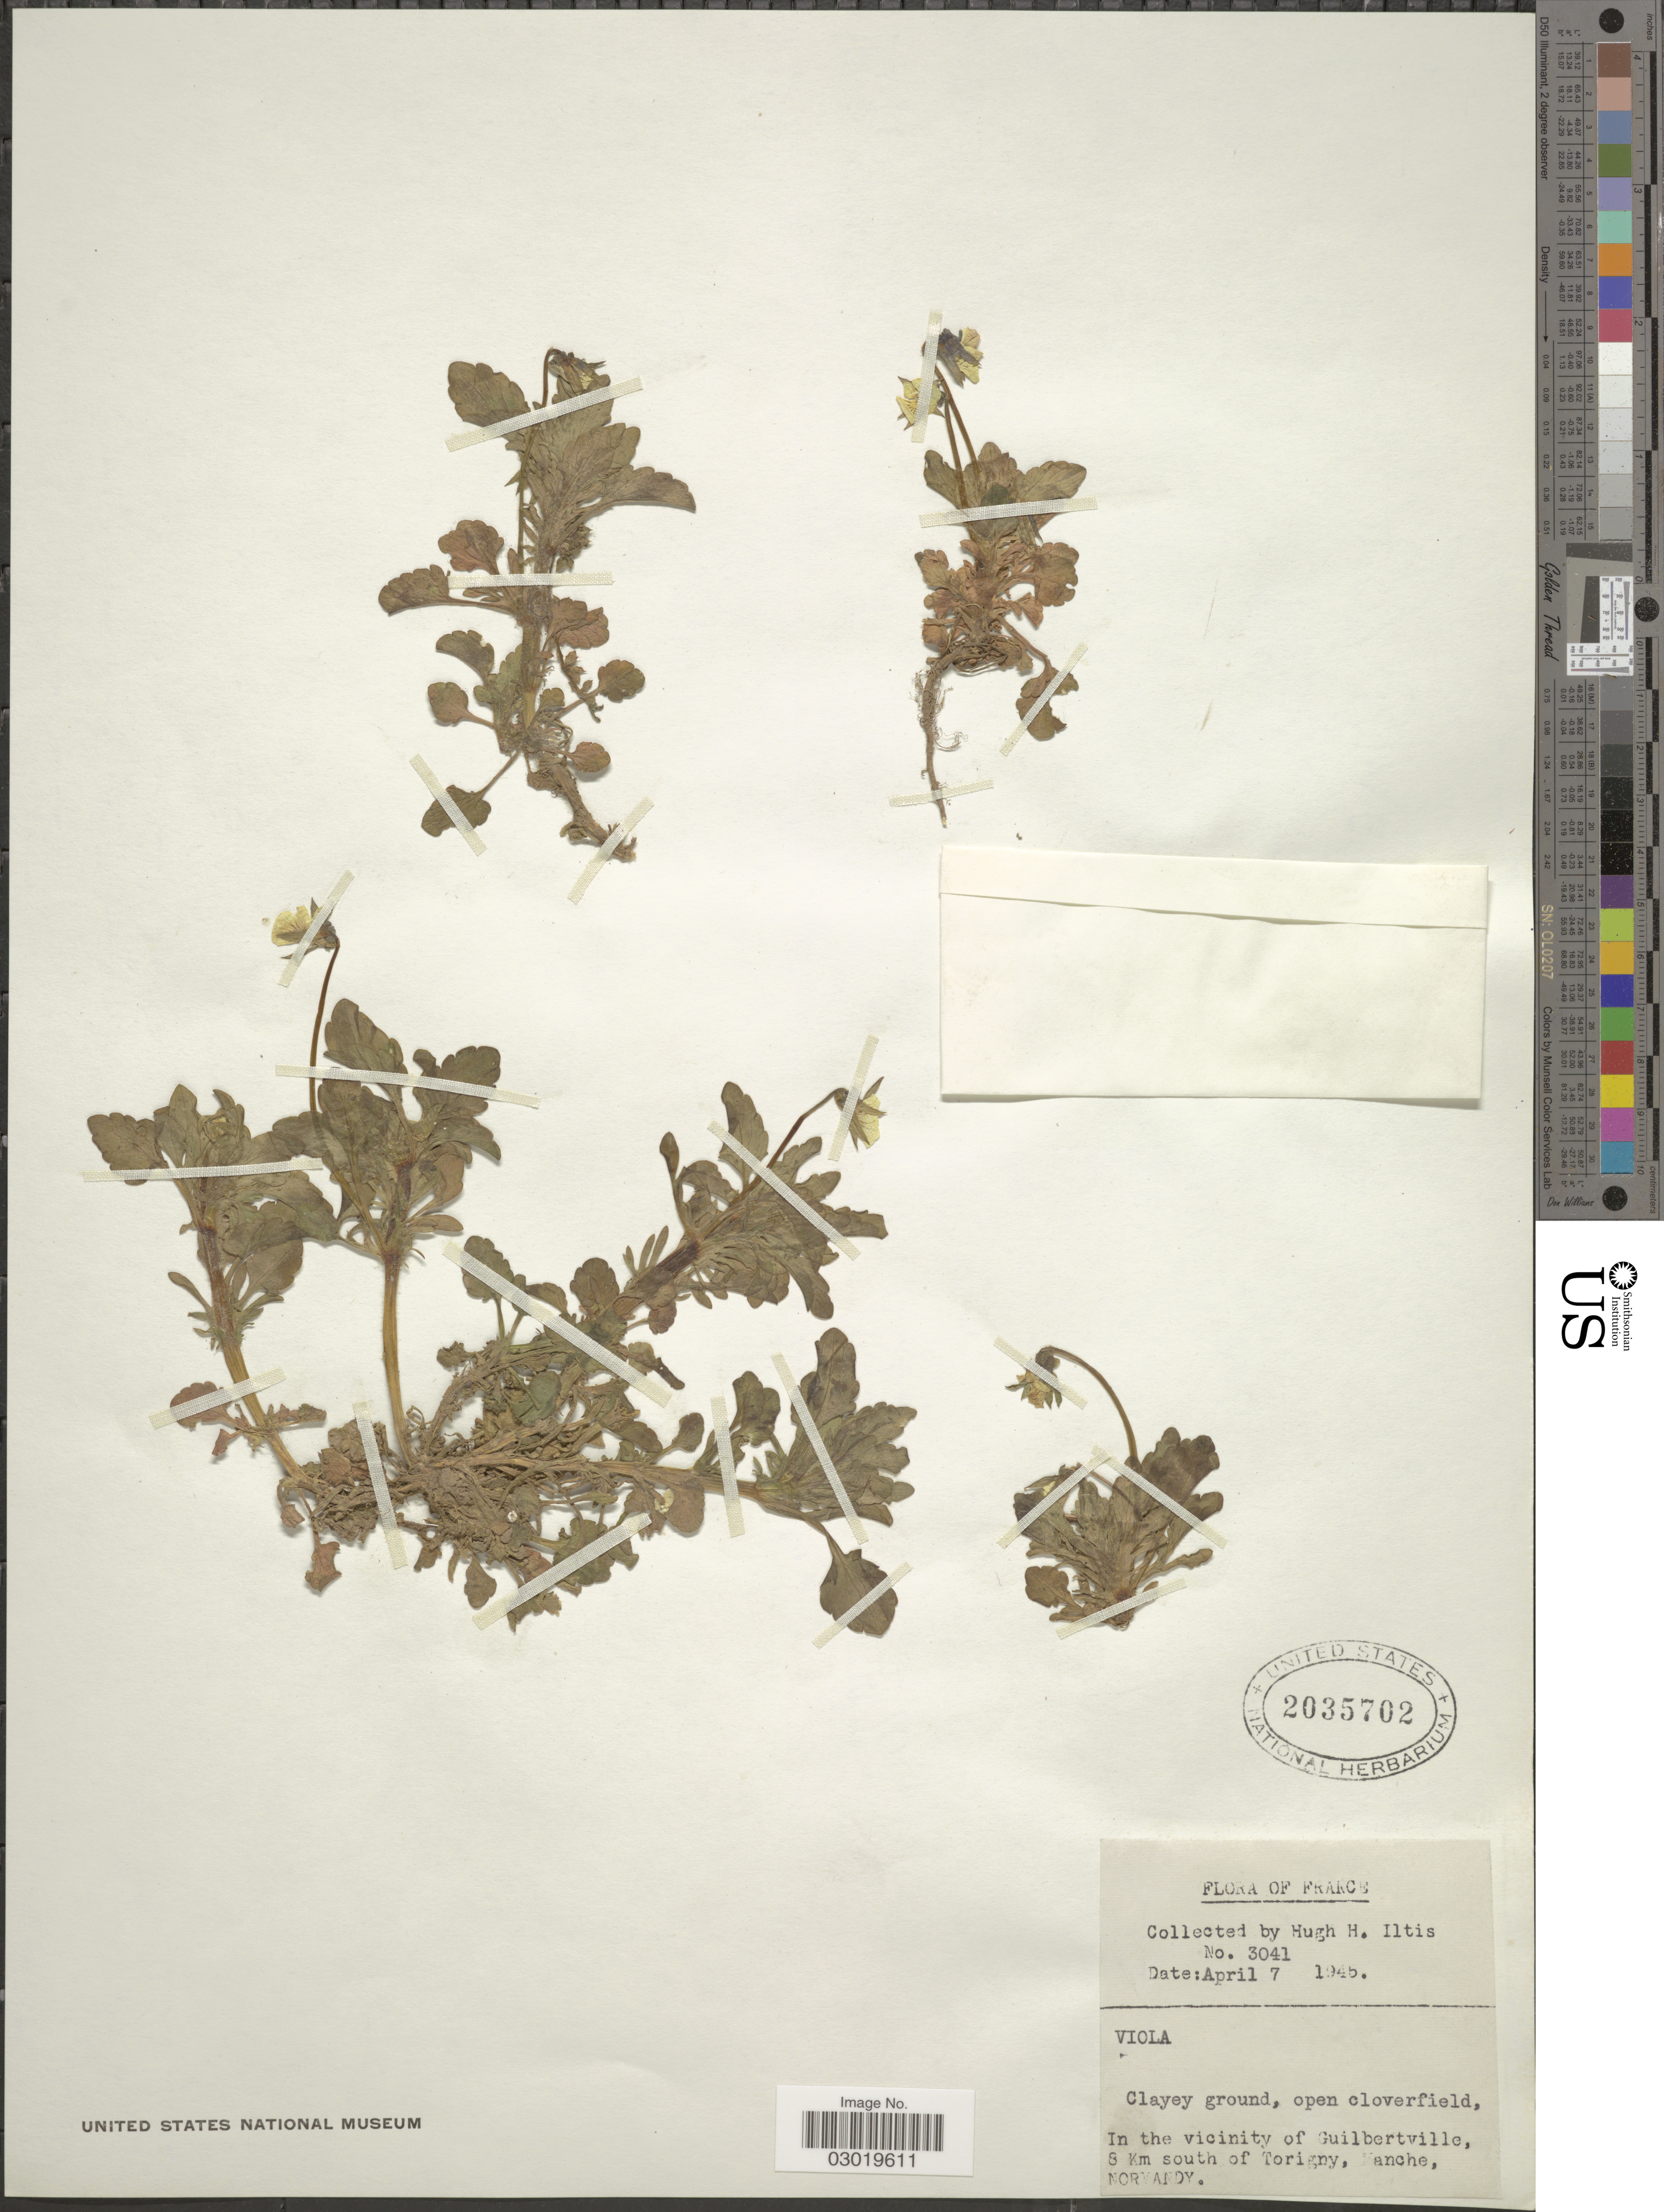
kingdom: Plantae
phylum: Tracheophyta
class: Magnoliopsida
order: Malpighiales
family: Violaceae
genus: Viola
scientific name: Viola sp.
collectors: H. H. Iltis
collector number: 3041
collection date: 1945-04-07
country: France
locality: In the vicinity of Guilbertville, 8 Km south of Torigny, Manche, Normandy.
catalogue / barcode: US 2035702